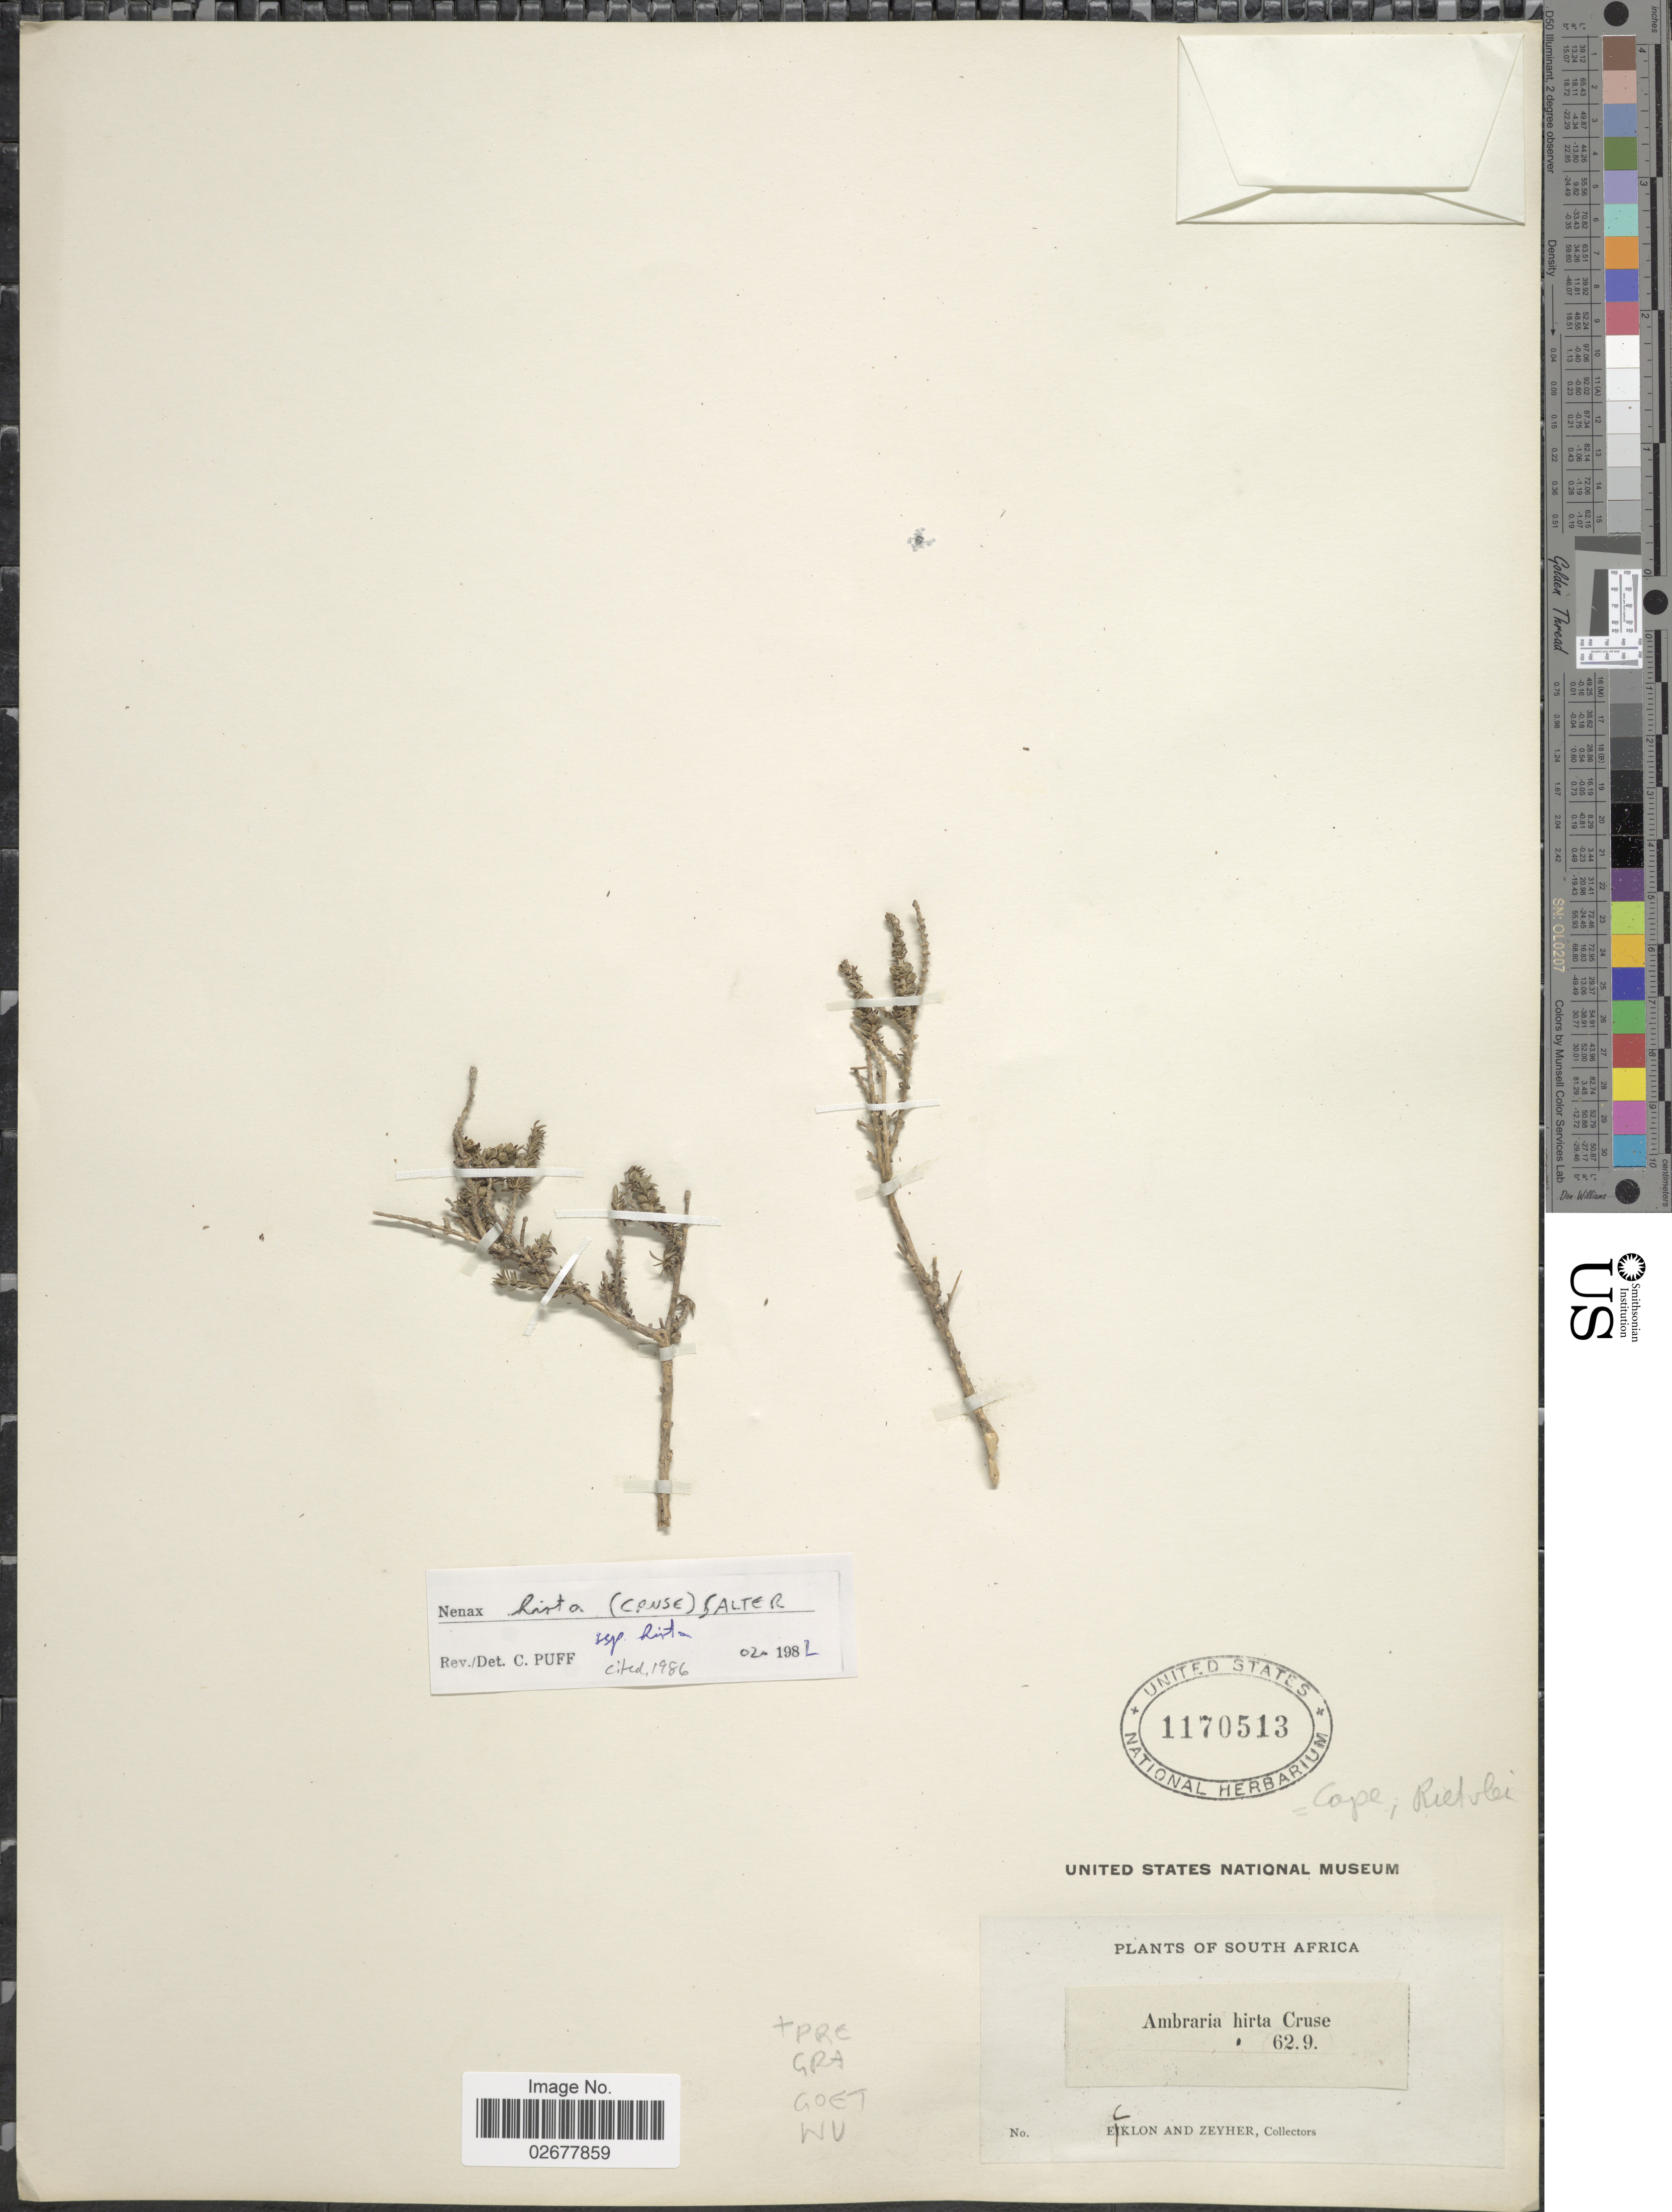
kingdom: Plantae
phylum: Tracheophyta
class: Magnoliopsida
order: Gentianales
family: Rubiaceae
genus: Nenax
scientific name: Nenax hirta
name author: (Cruse) Salter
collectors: -. Ecklon & -. Zeyher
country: South Africa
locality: Cape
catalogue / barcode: US 1170513